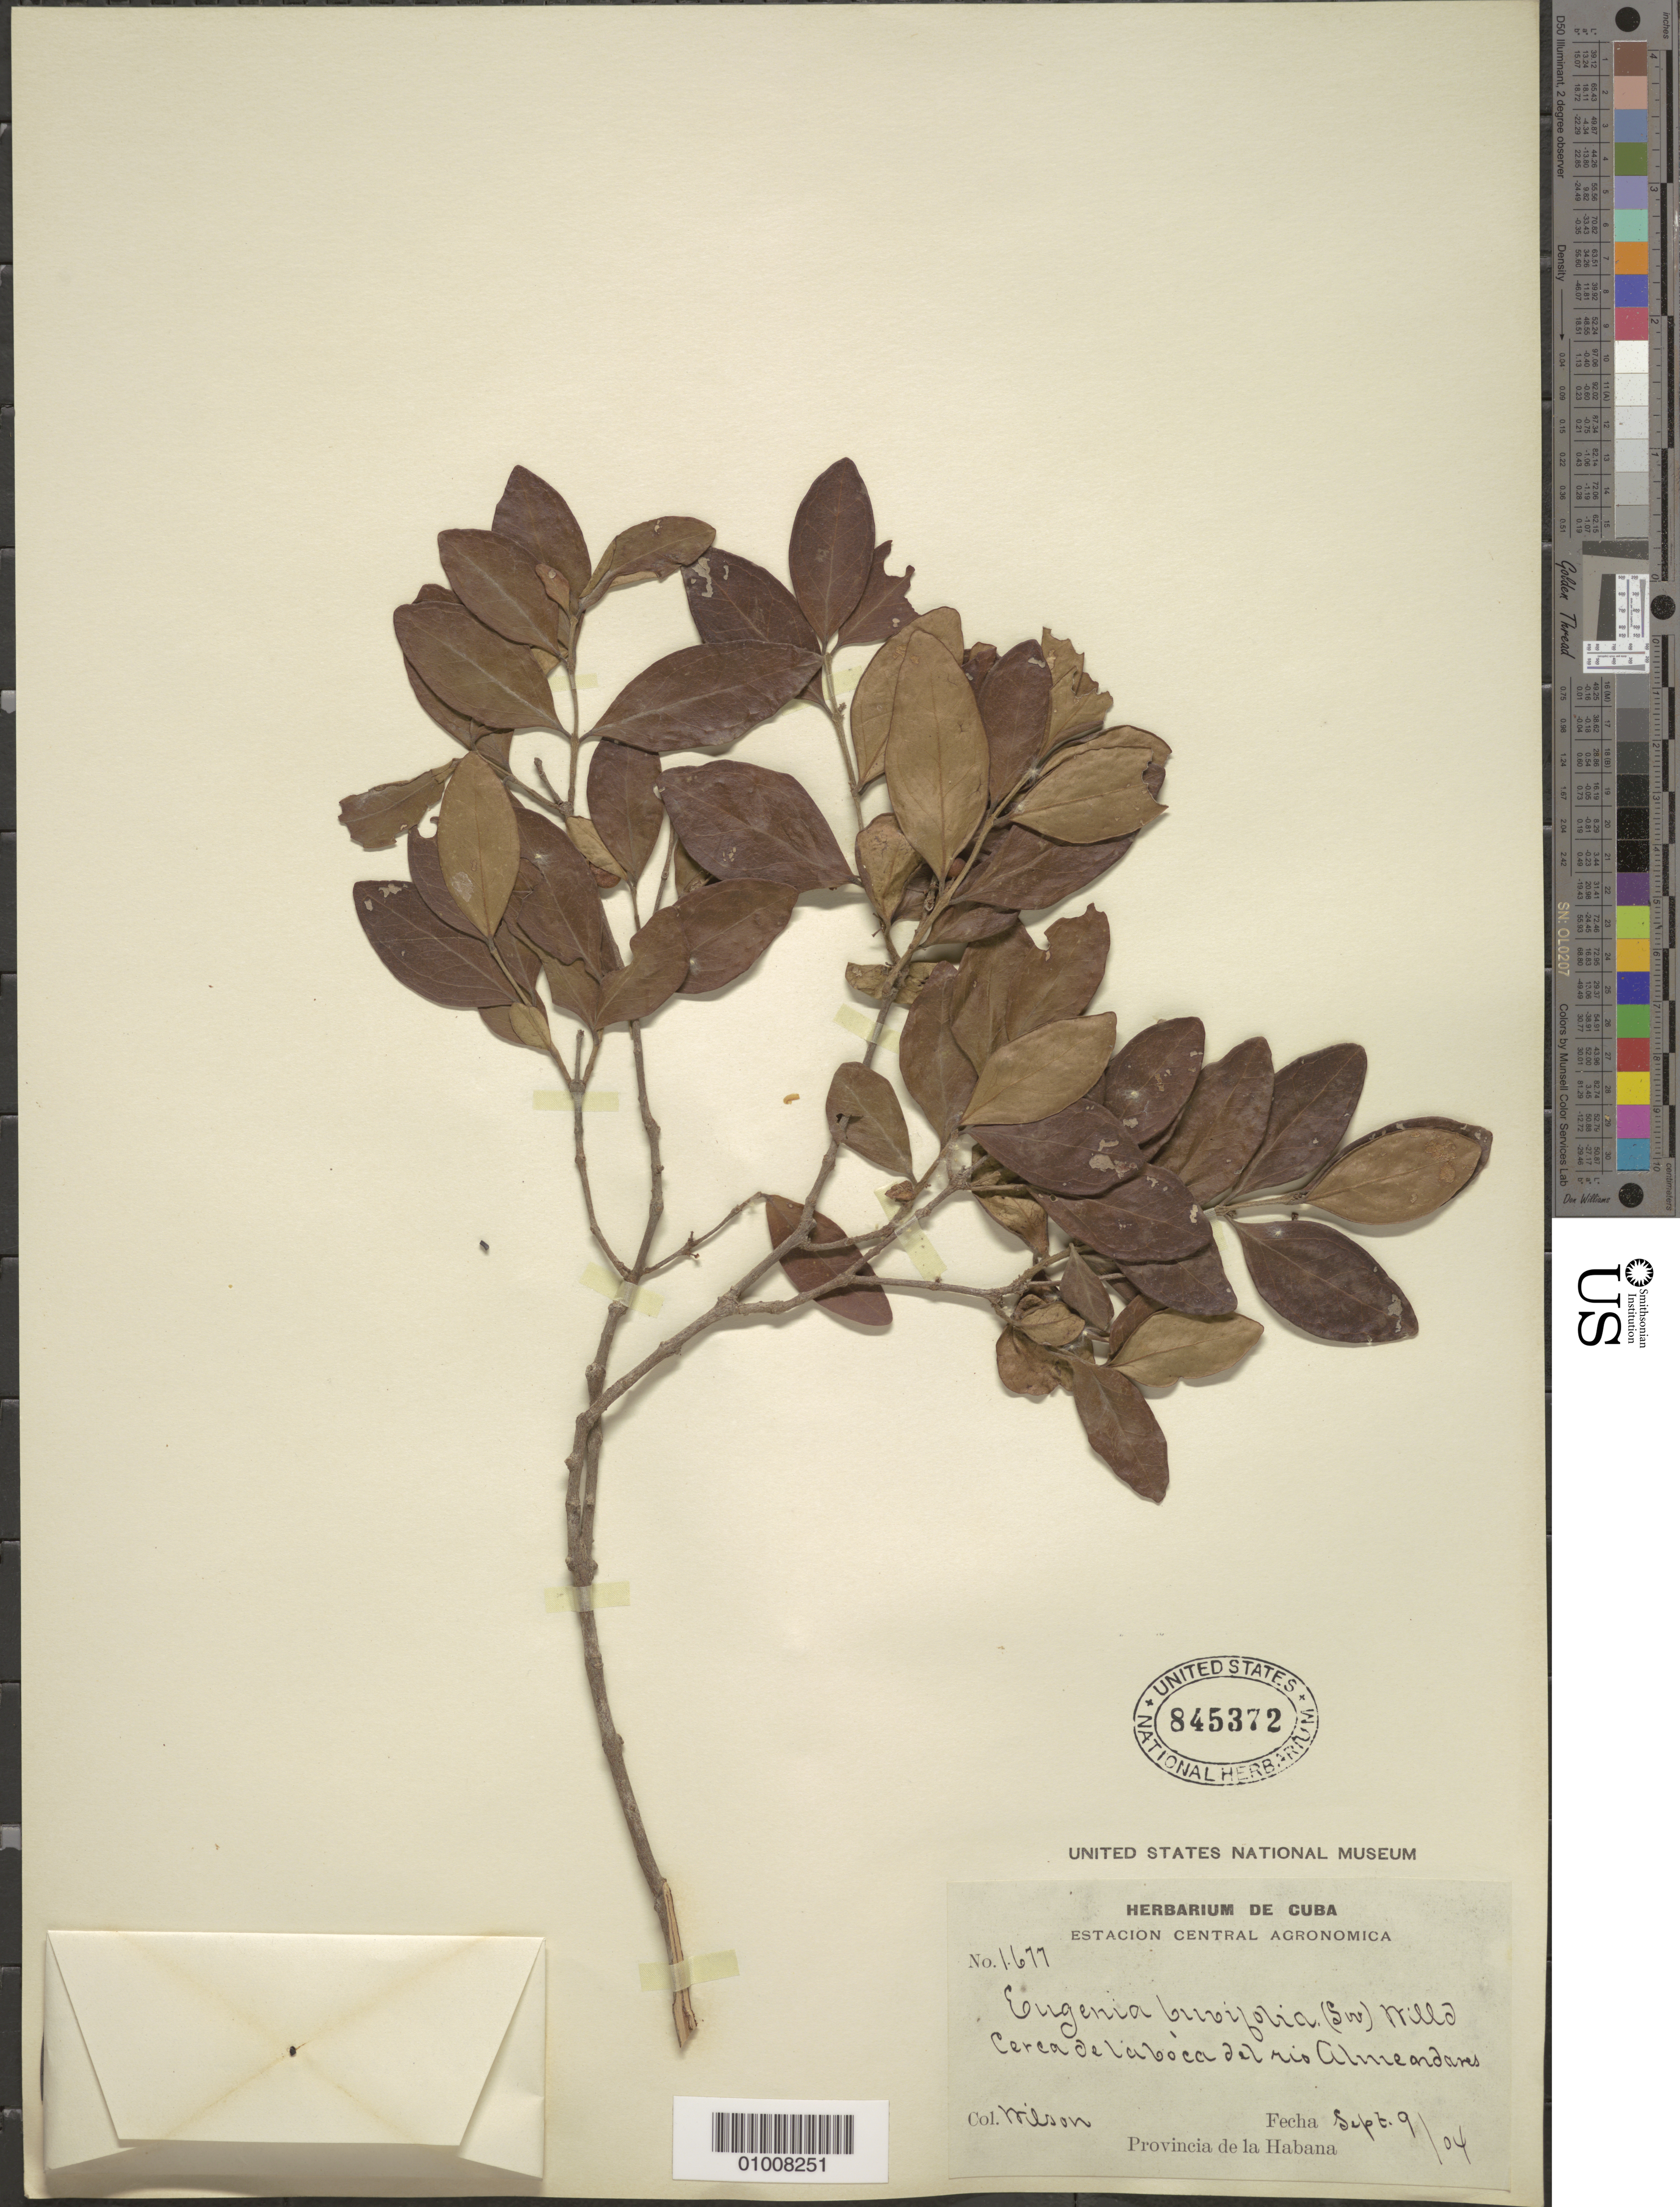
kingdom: Plantae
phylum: Tracheophyta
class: Magnoliopsida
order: Myrtales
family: Myrtaceae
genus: Eugenia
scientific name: Eugenia foetida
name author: Pers.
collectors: -- Wilson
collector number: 1677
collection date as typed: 09 Sep 1904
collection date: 1904-09-09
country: Cuba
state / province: La Habana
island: Cuba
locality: Cerca de la boca del río Almendares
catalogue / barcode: US 845372